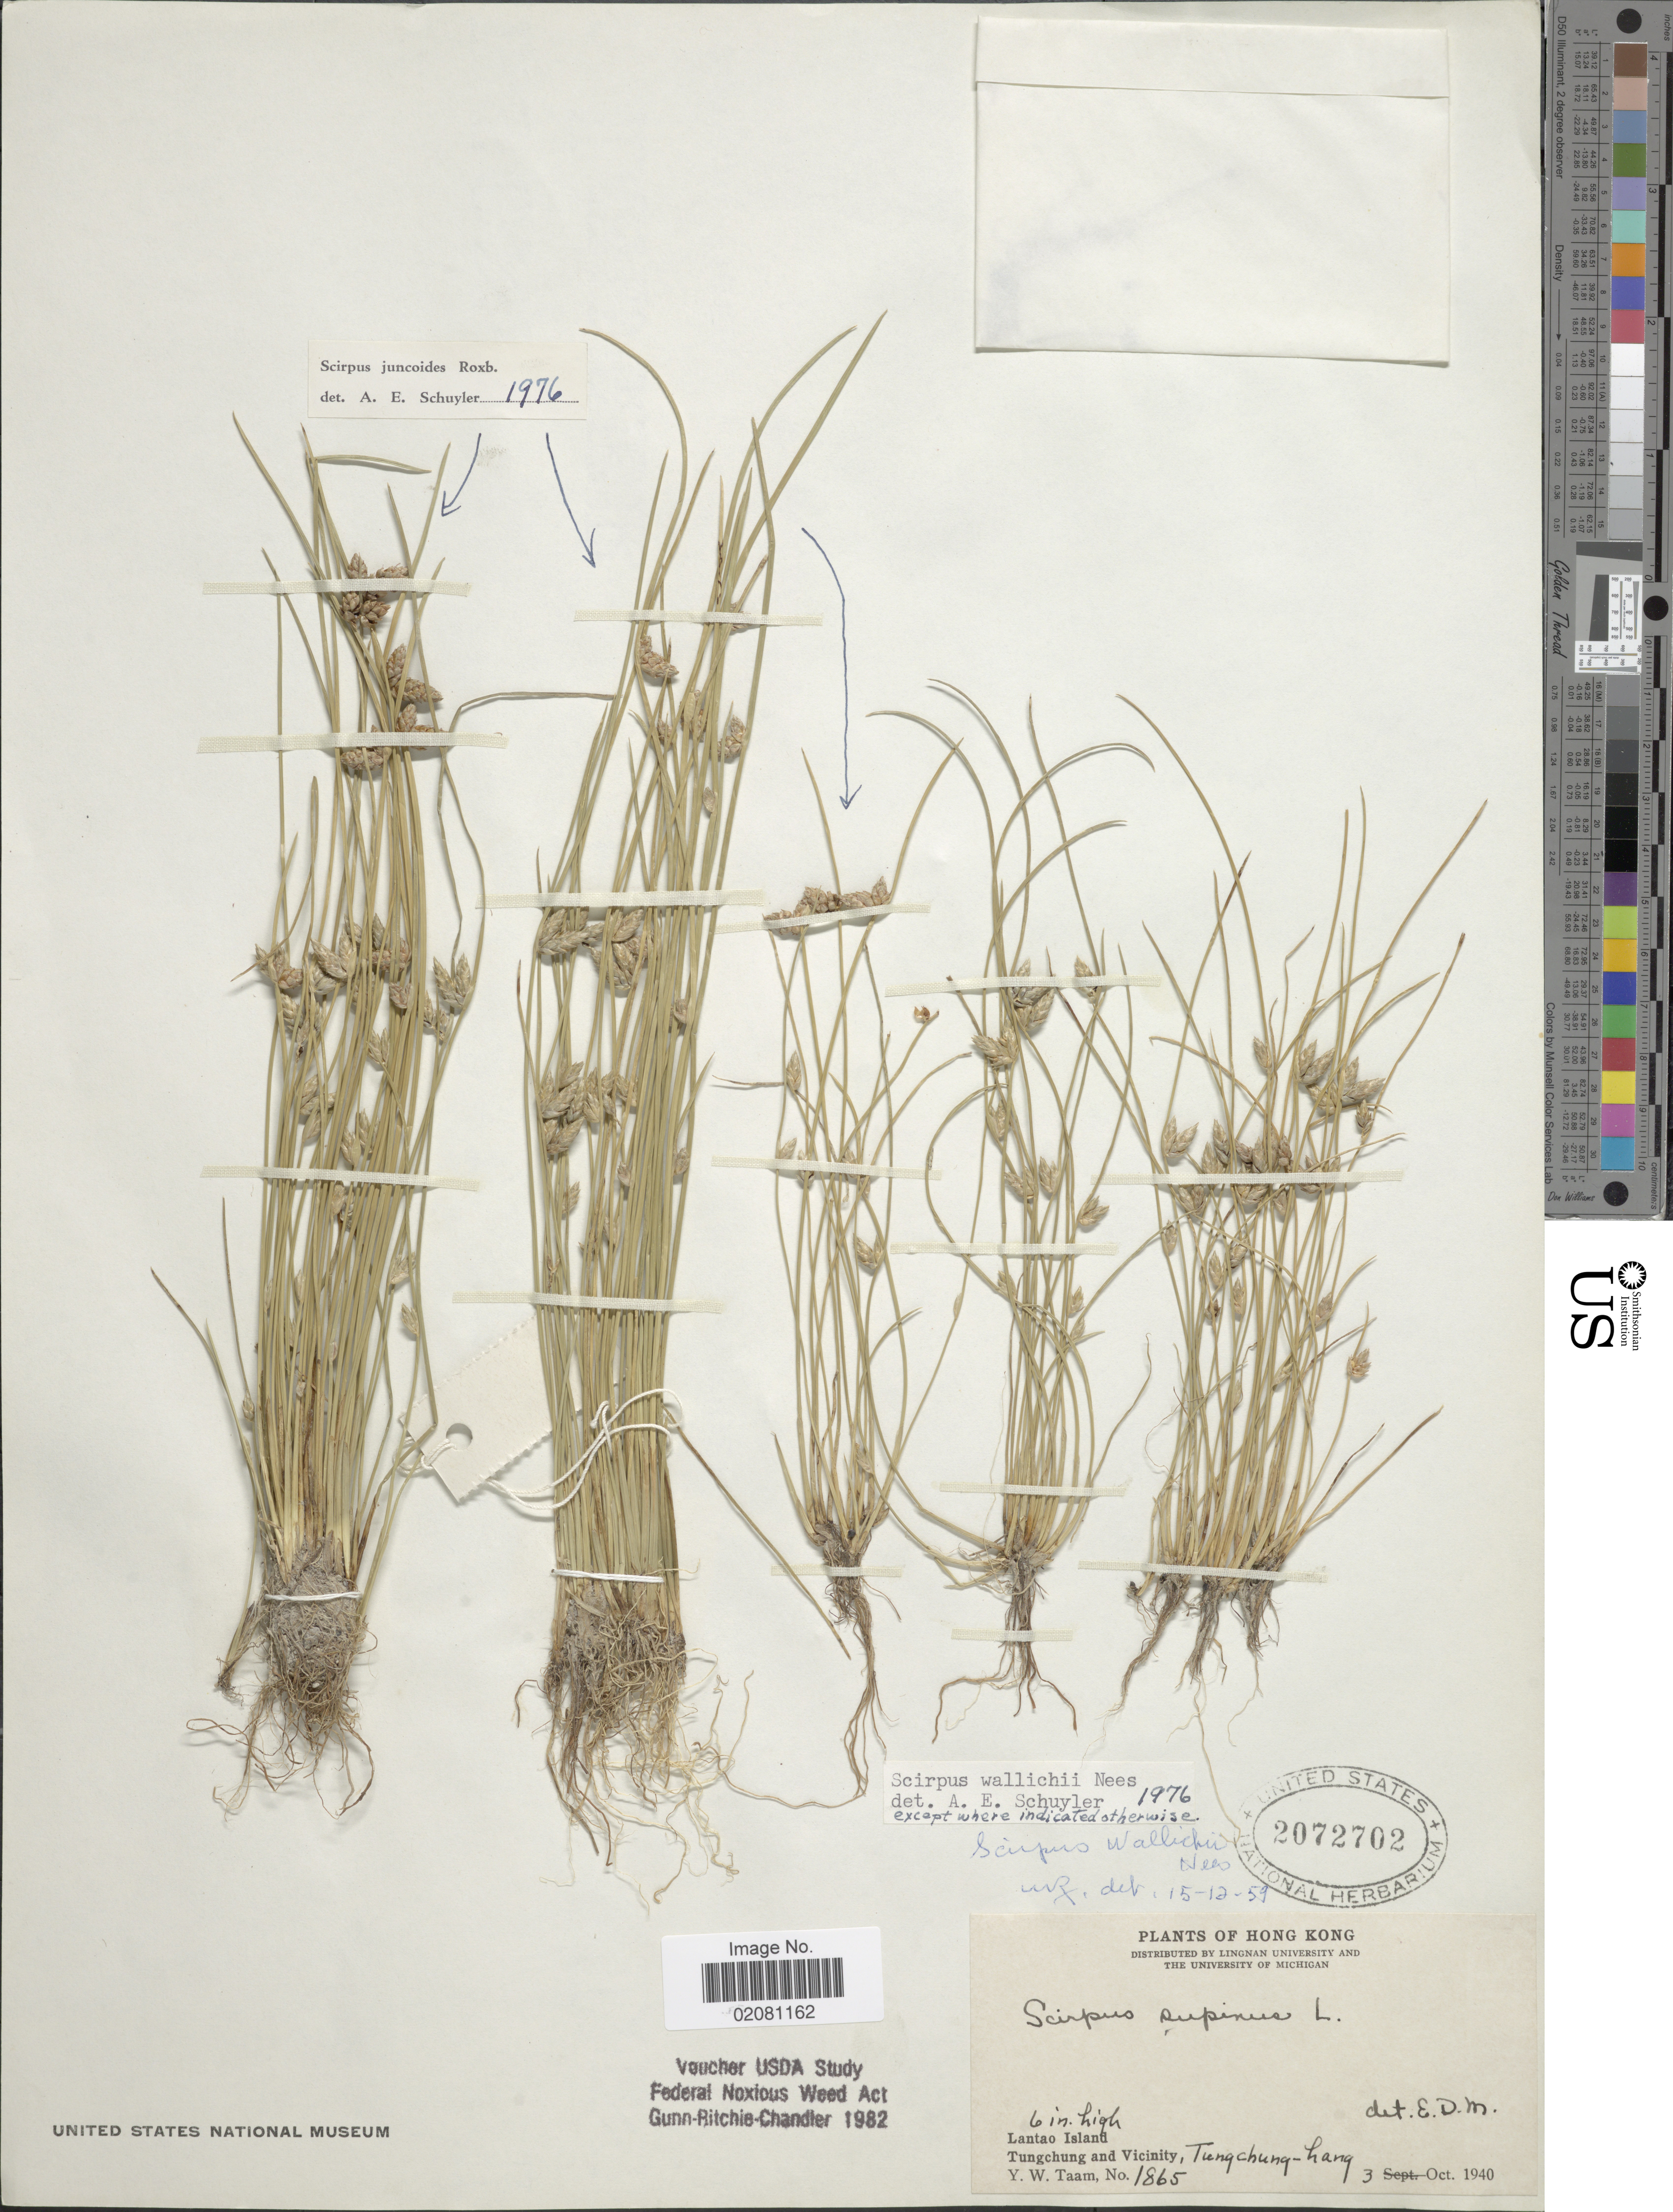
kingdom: Plantae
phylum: Tracheophyta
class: Liliopsida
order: Poales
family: Cyperaceae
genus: Schoenoplectus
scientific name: Schoenoplectus wallichii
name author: (Nees) T. Koyama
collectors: Y. W. Taam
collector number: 1865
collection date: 1940-10-03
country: China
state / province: Hong Kong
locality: Hong Kong, Lantao Island, Tungchung and Vicinity, Tungchung-hang.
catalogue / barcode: US 2072702